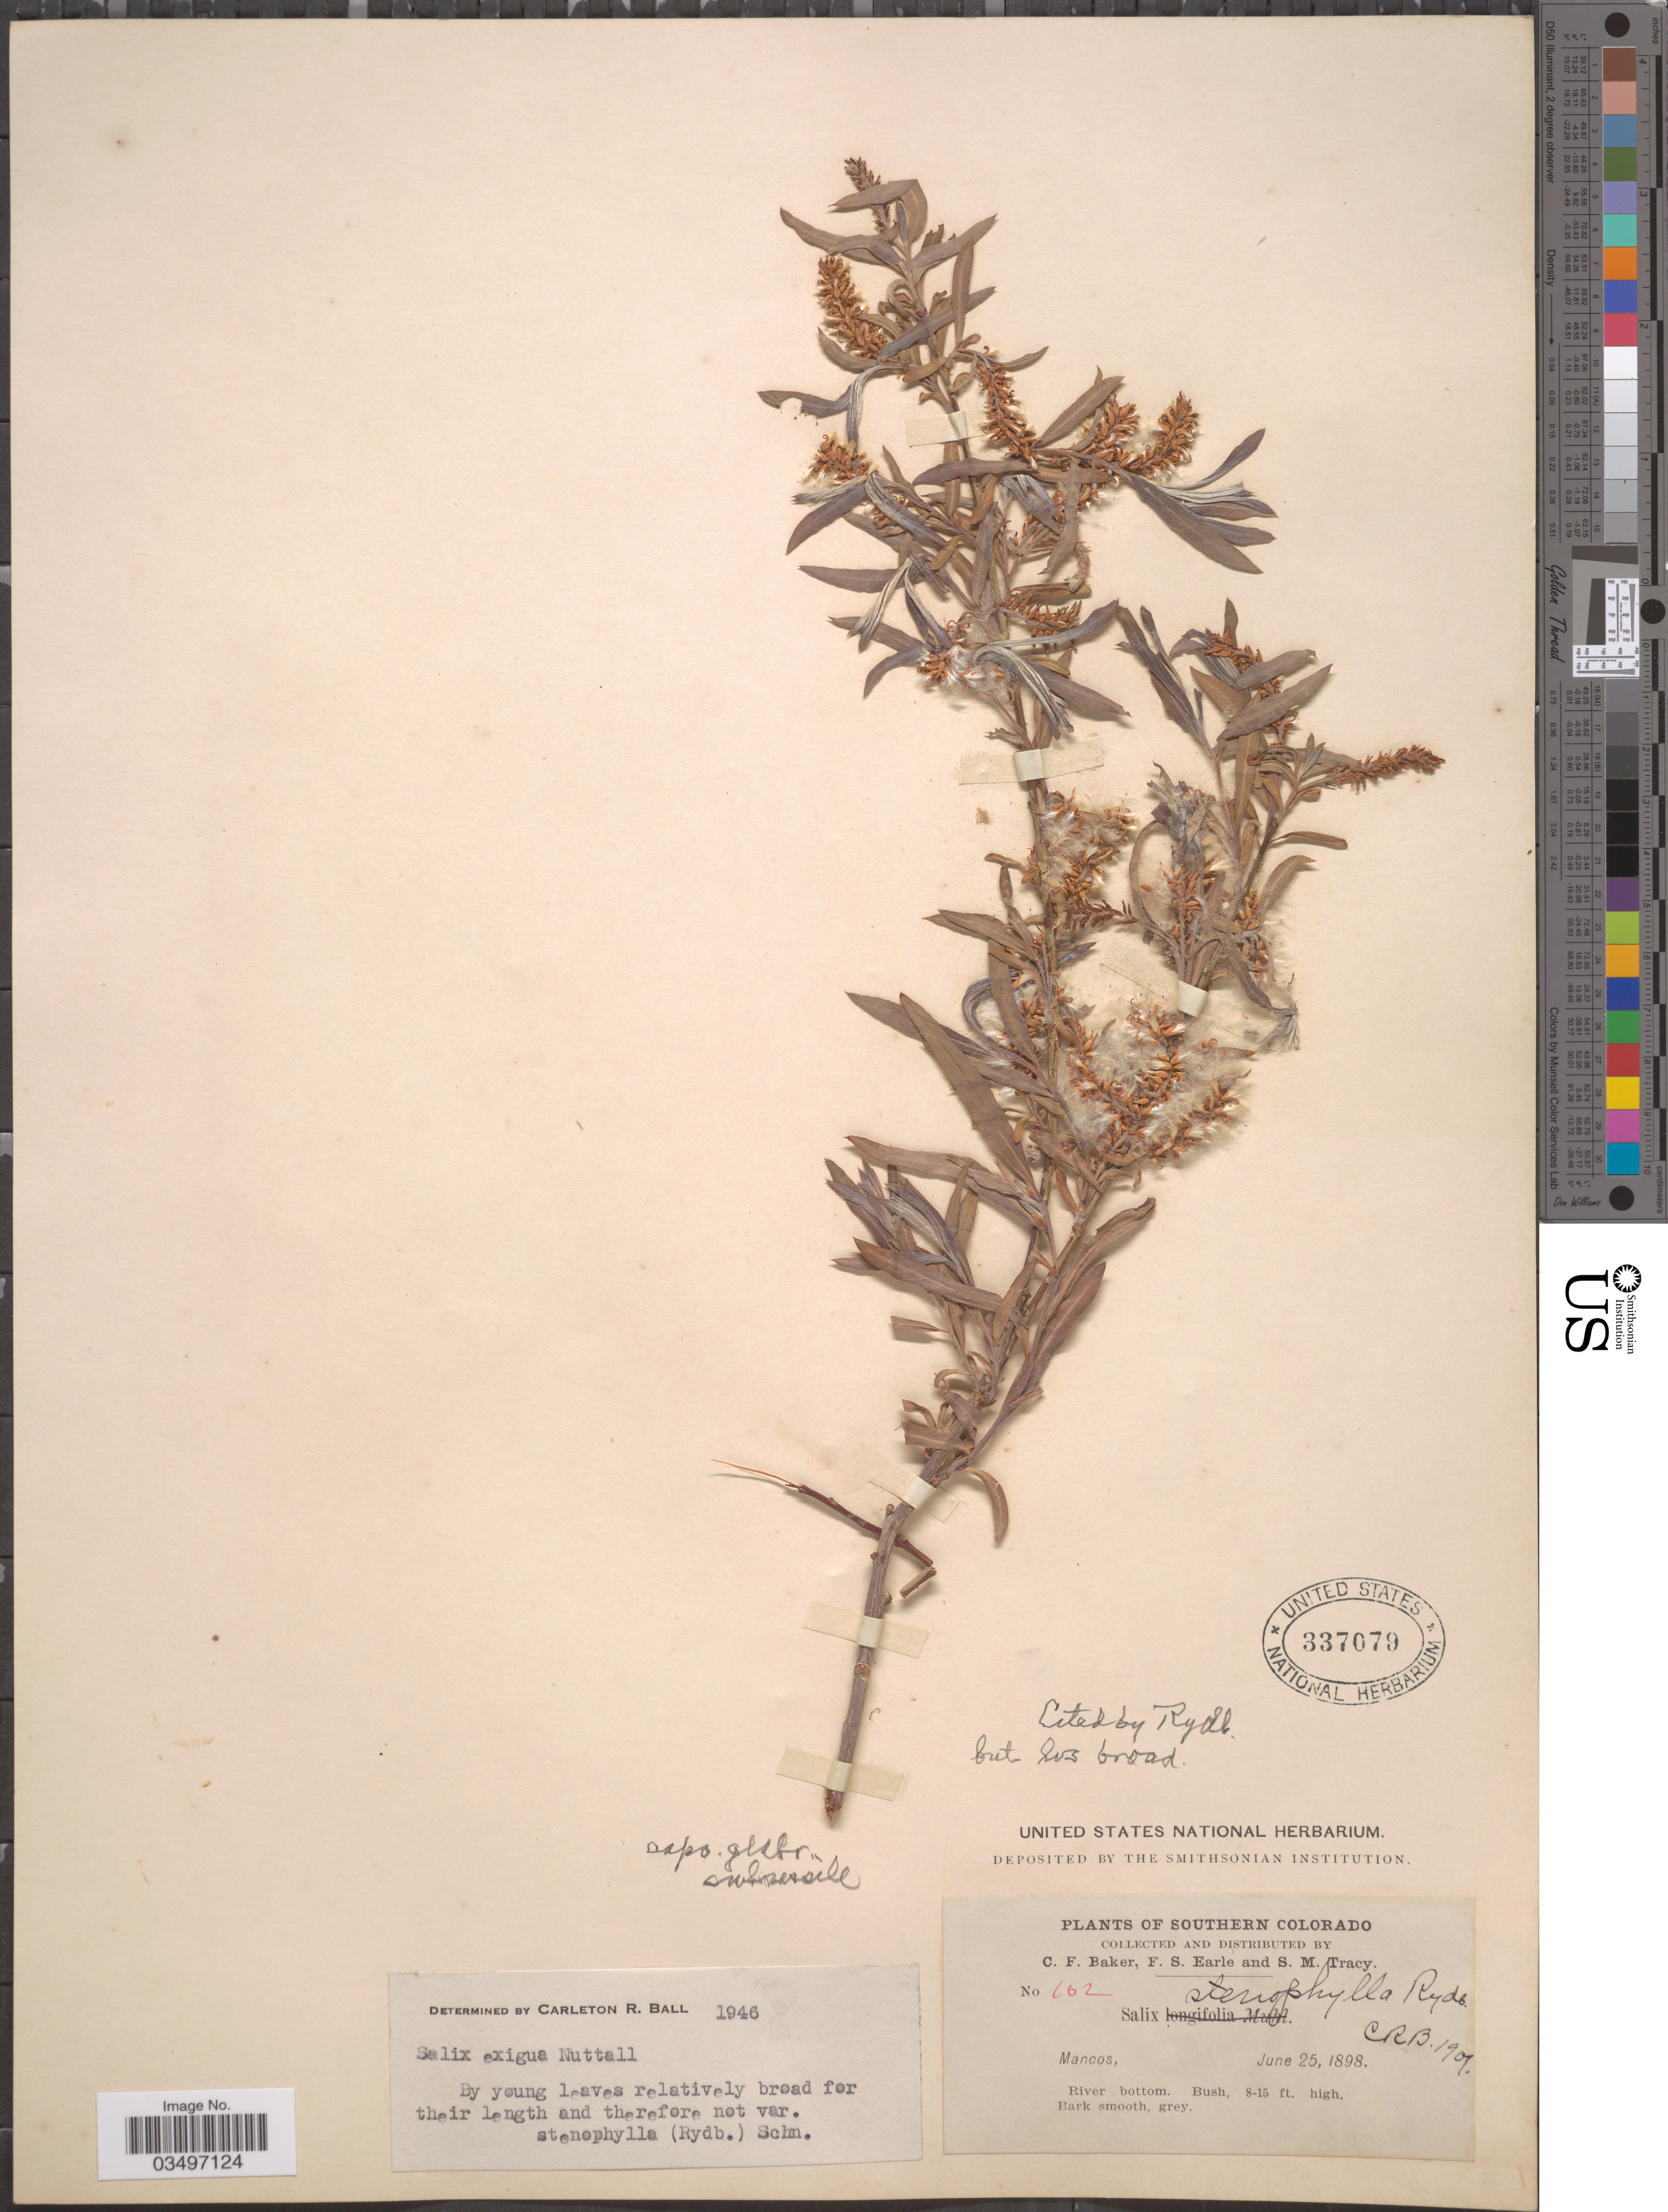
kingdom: Plantae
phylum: Tracheophyta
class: Magnoliopsida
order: Malpighiales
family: Salicaceae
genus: Salix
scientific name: Salix exigua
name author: Nutt.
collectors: C. F. Baker, F. S. Earle & S. M. Tracy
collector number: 102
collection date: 1898-06-25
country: United States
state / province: Colorado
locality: Southern Colorado. Mancos.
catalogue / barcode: US 337079